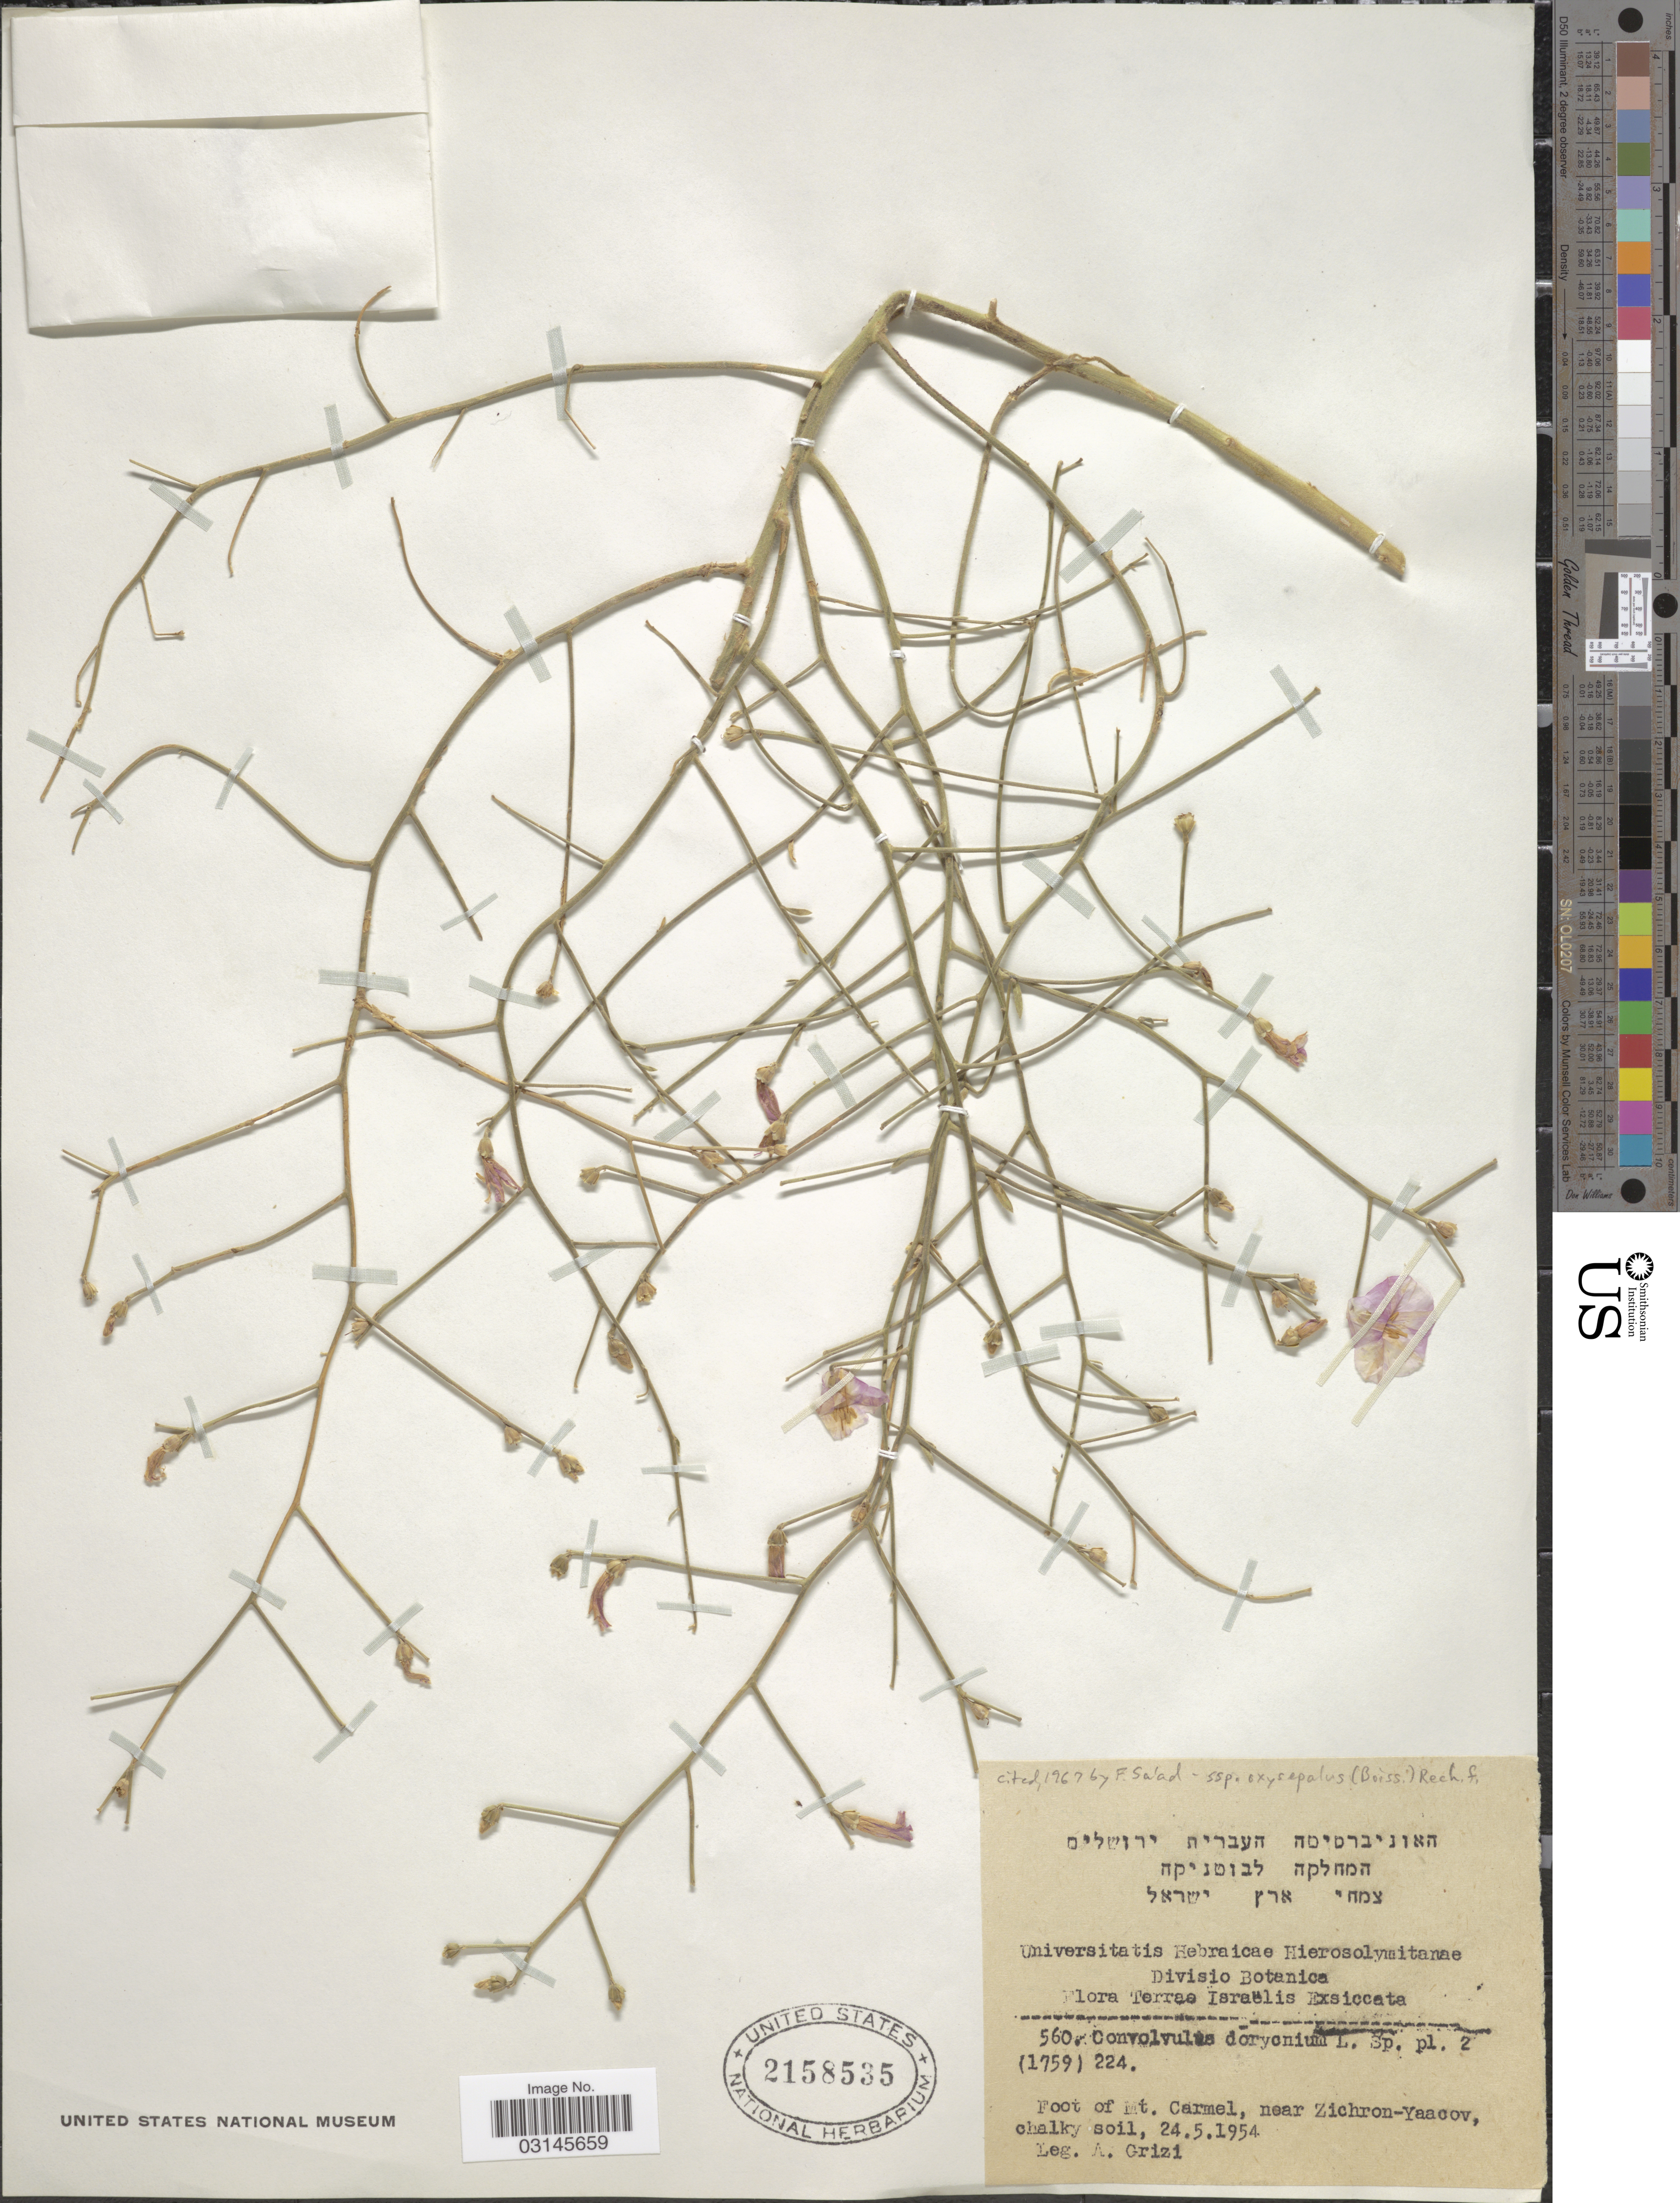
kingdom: Plantae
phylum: Tracheophyta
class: Magnoliopsida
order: Solanales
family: Convolvulaceae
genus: Convolvulus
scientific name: Convolvulus dorycnium subsp. oxysepalus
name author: (Boiss.) Rech. f.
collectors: A. Grizi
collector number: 560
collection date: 1954-05-24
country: Israel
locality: Foot of Mt. Carmel, near Zichron-Yaacov.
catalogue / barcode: US 2158535